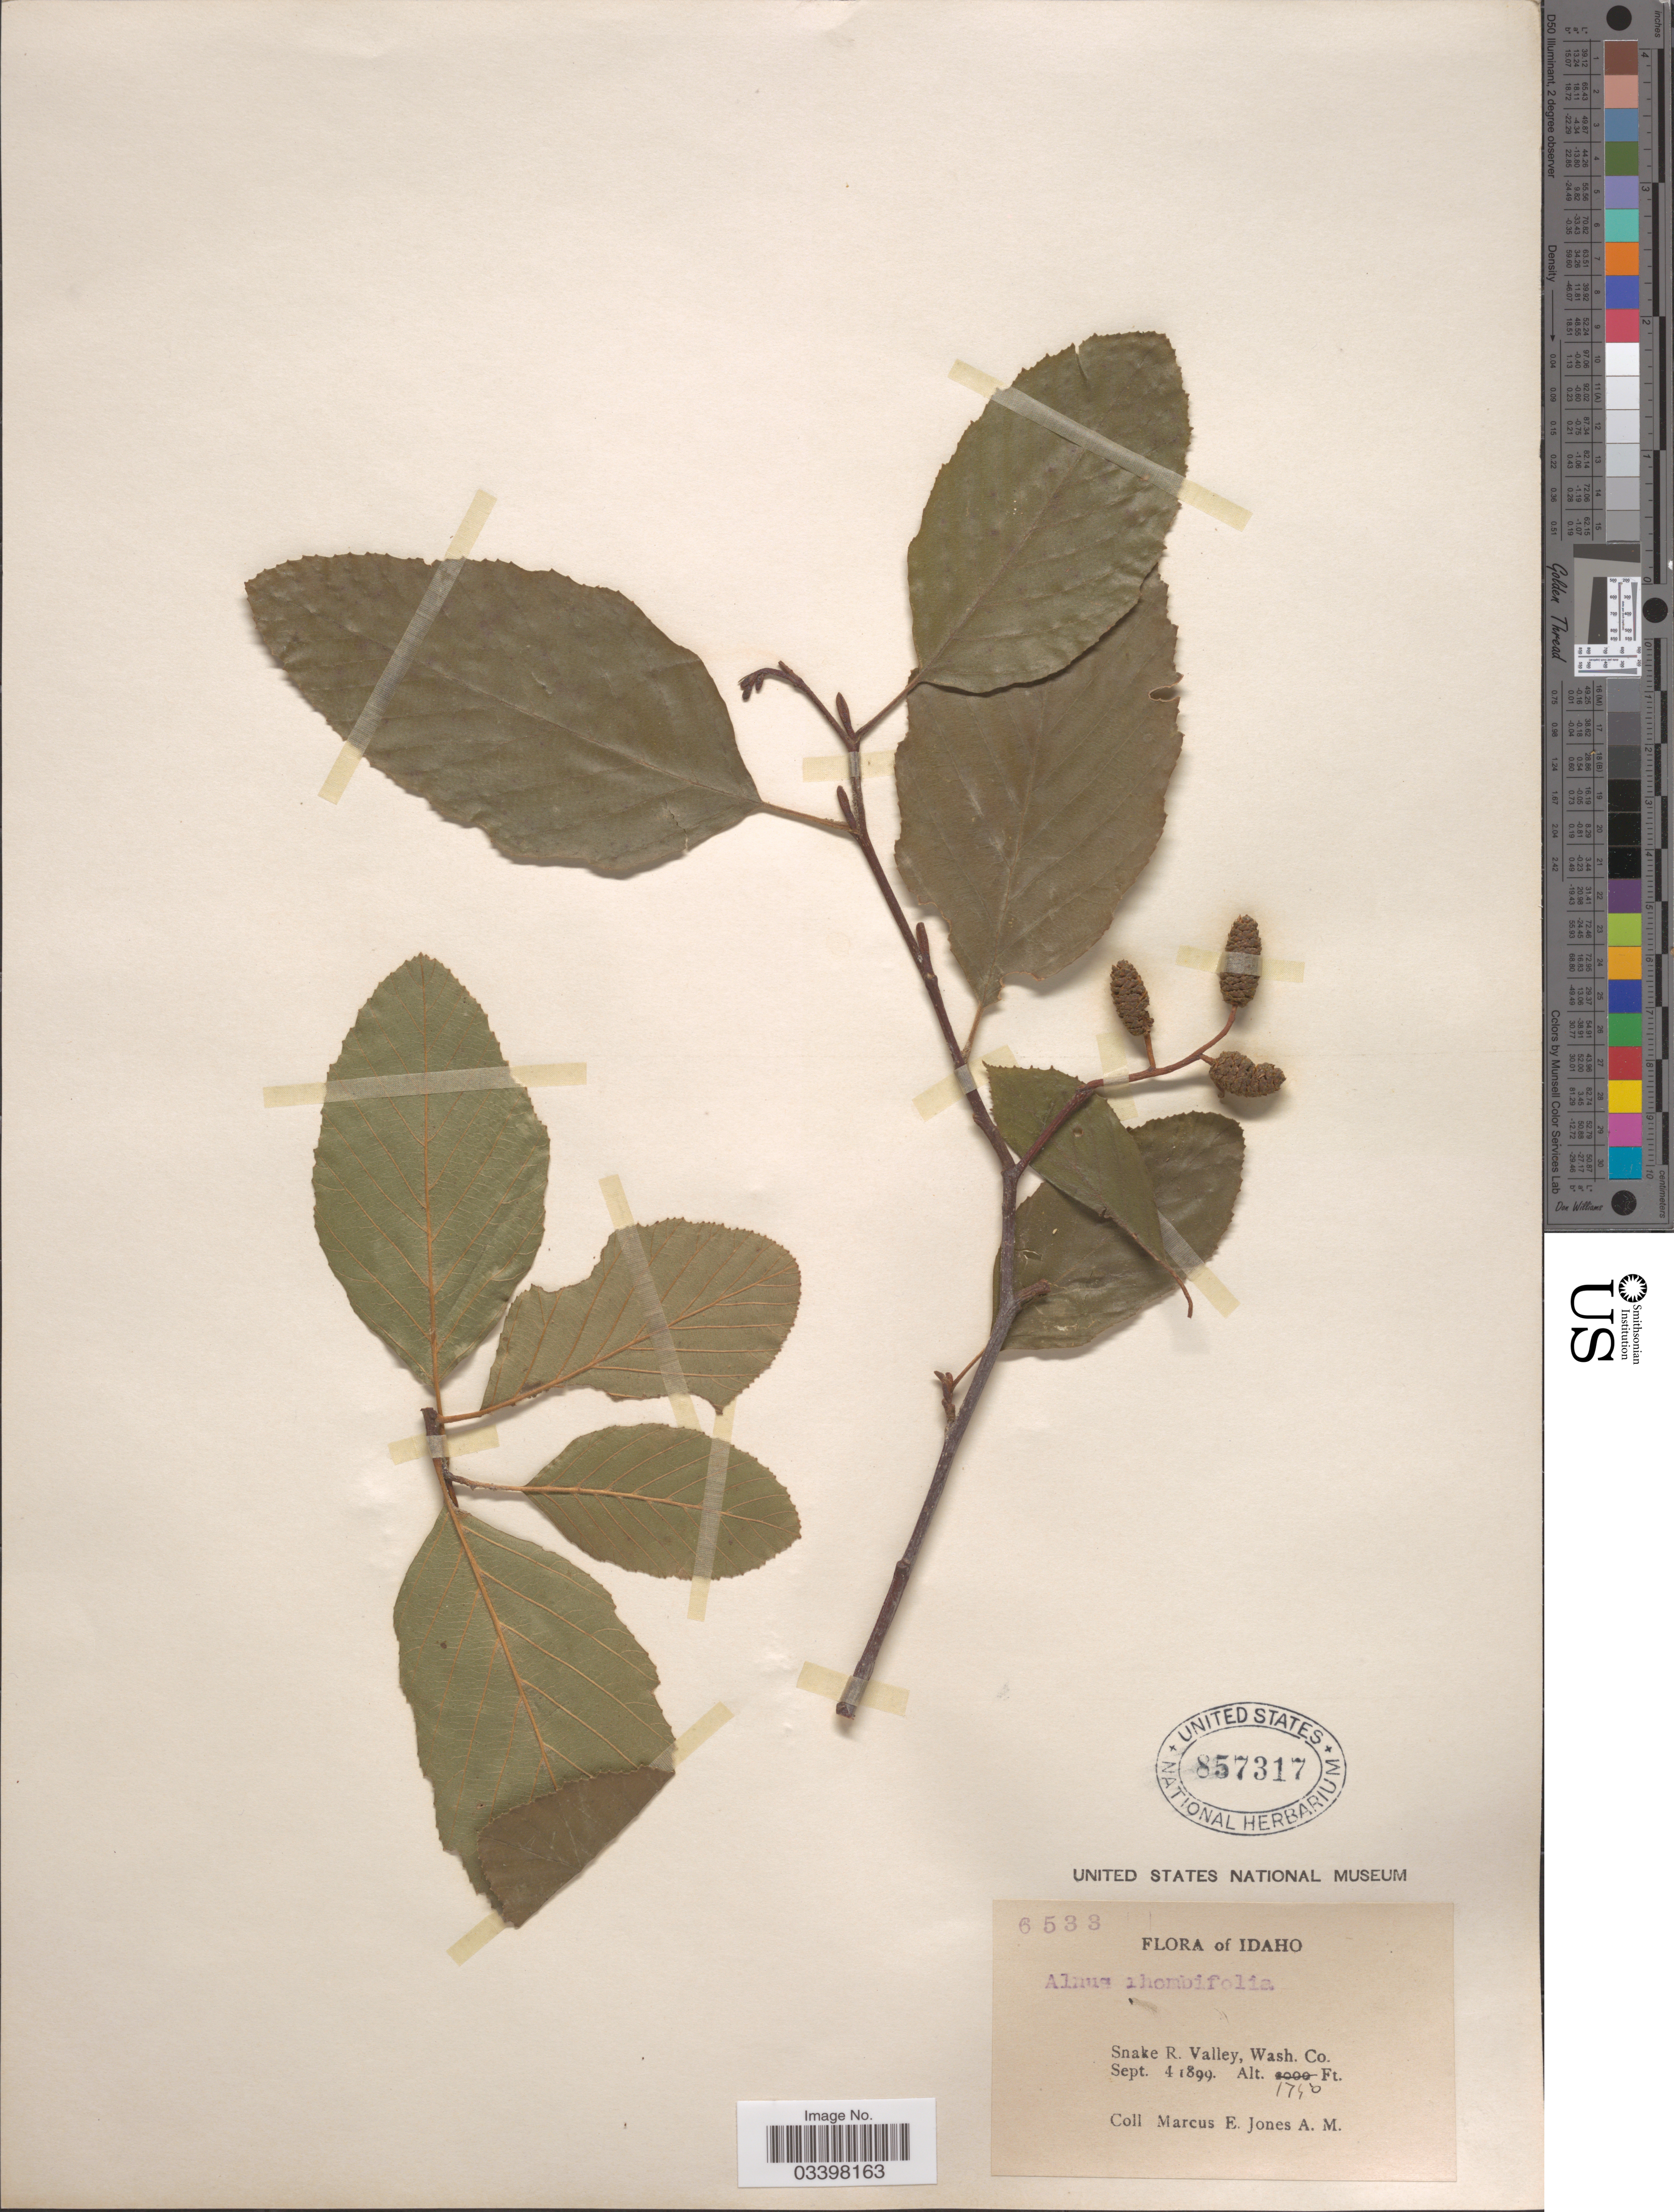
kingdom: Plantae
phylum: Tracheophyta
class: Magnoliopsida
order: Fagales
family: Betulaceae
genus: Alnus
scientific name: Alnus rhombifolia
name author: Nutt.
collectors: M. E. Jones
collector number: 6533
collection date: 1899-09-04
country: United States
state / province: Idaho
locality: Snake R. Valley, Wash. Co.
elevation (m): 533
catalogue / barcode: US 857317